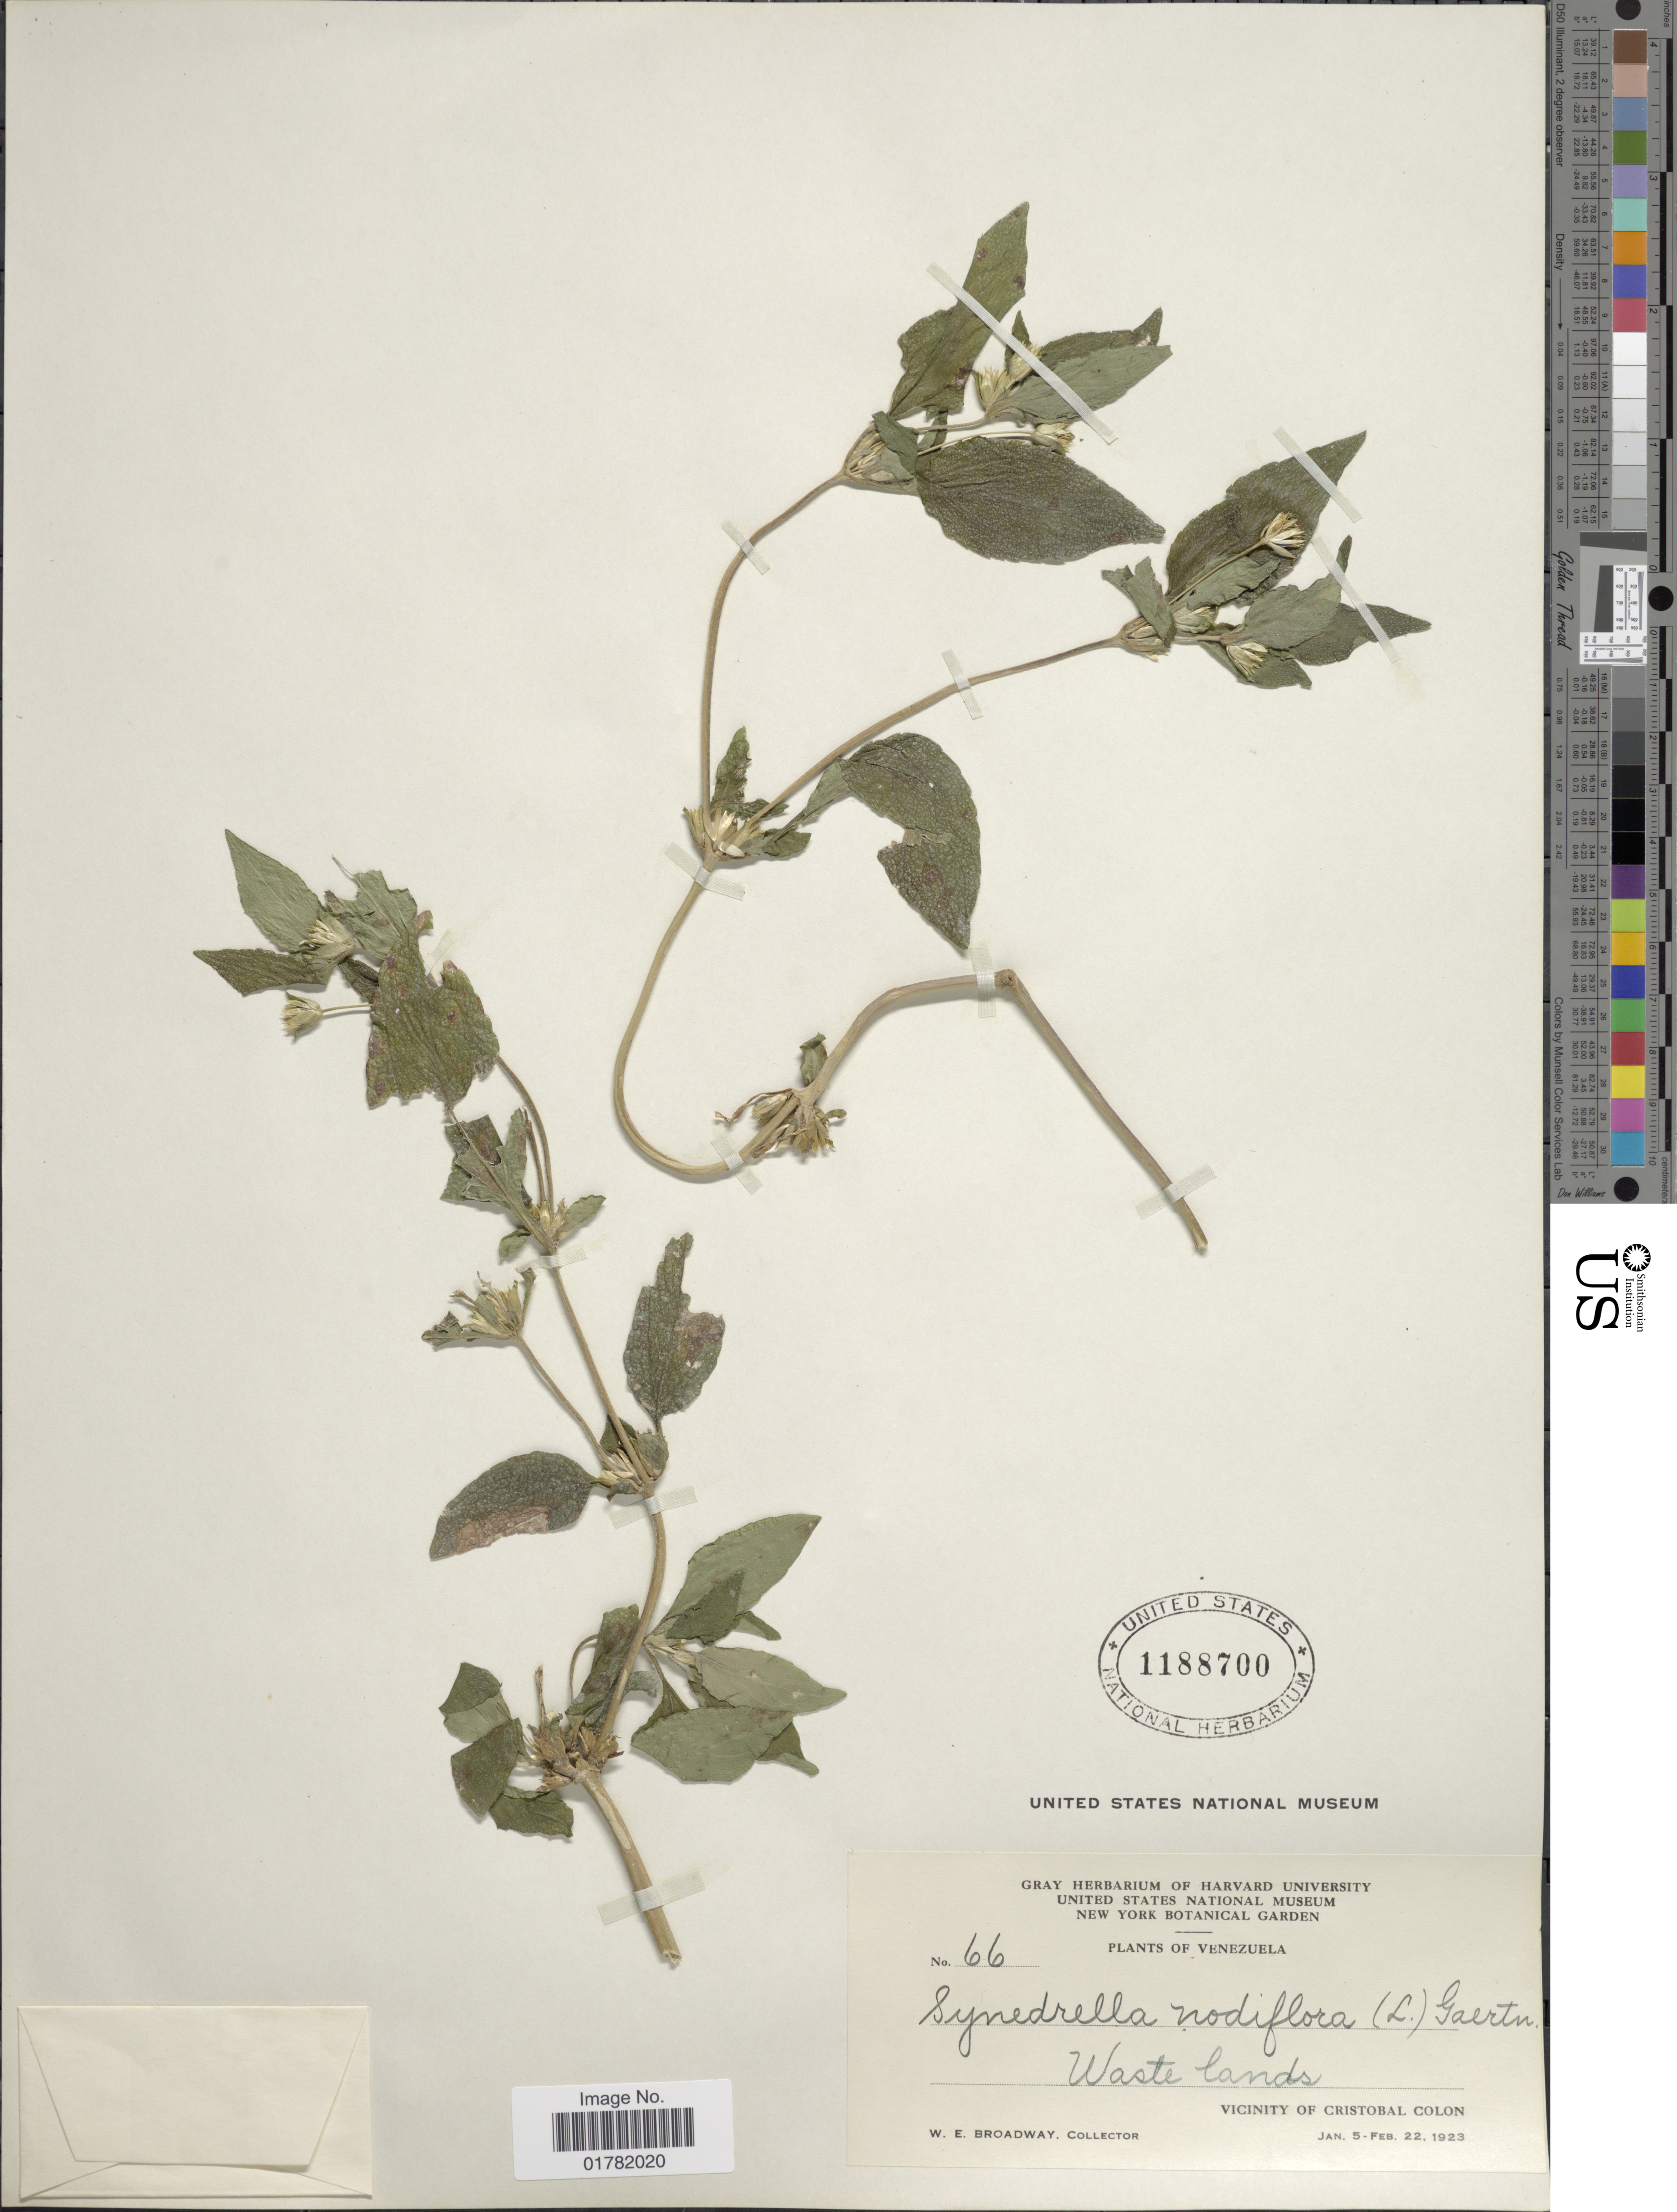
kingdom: Plantae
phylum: Tracheophyta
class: Magnoliopsida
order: Asterales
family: Asteraceae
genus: Synedrella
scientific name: Synedrella nodiflora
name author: (L.) Gaertn.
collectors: W. E. Broadway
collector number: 66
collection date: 1923-01-05/1923-02-22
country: Venezuela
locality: Waste lands, Vicinity of Cristobal Colon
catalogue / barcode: US 1188700